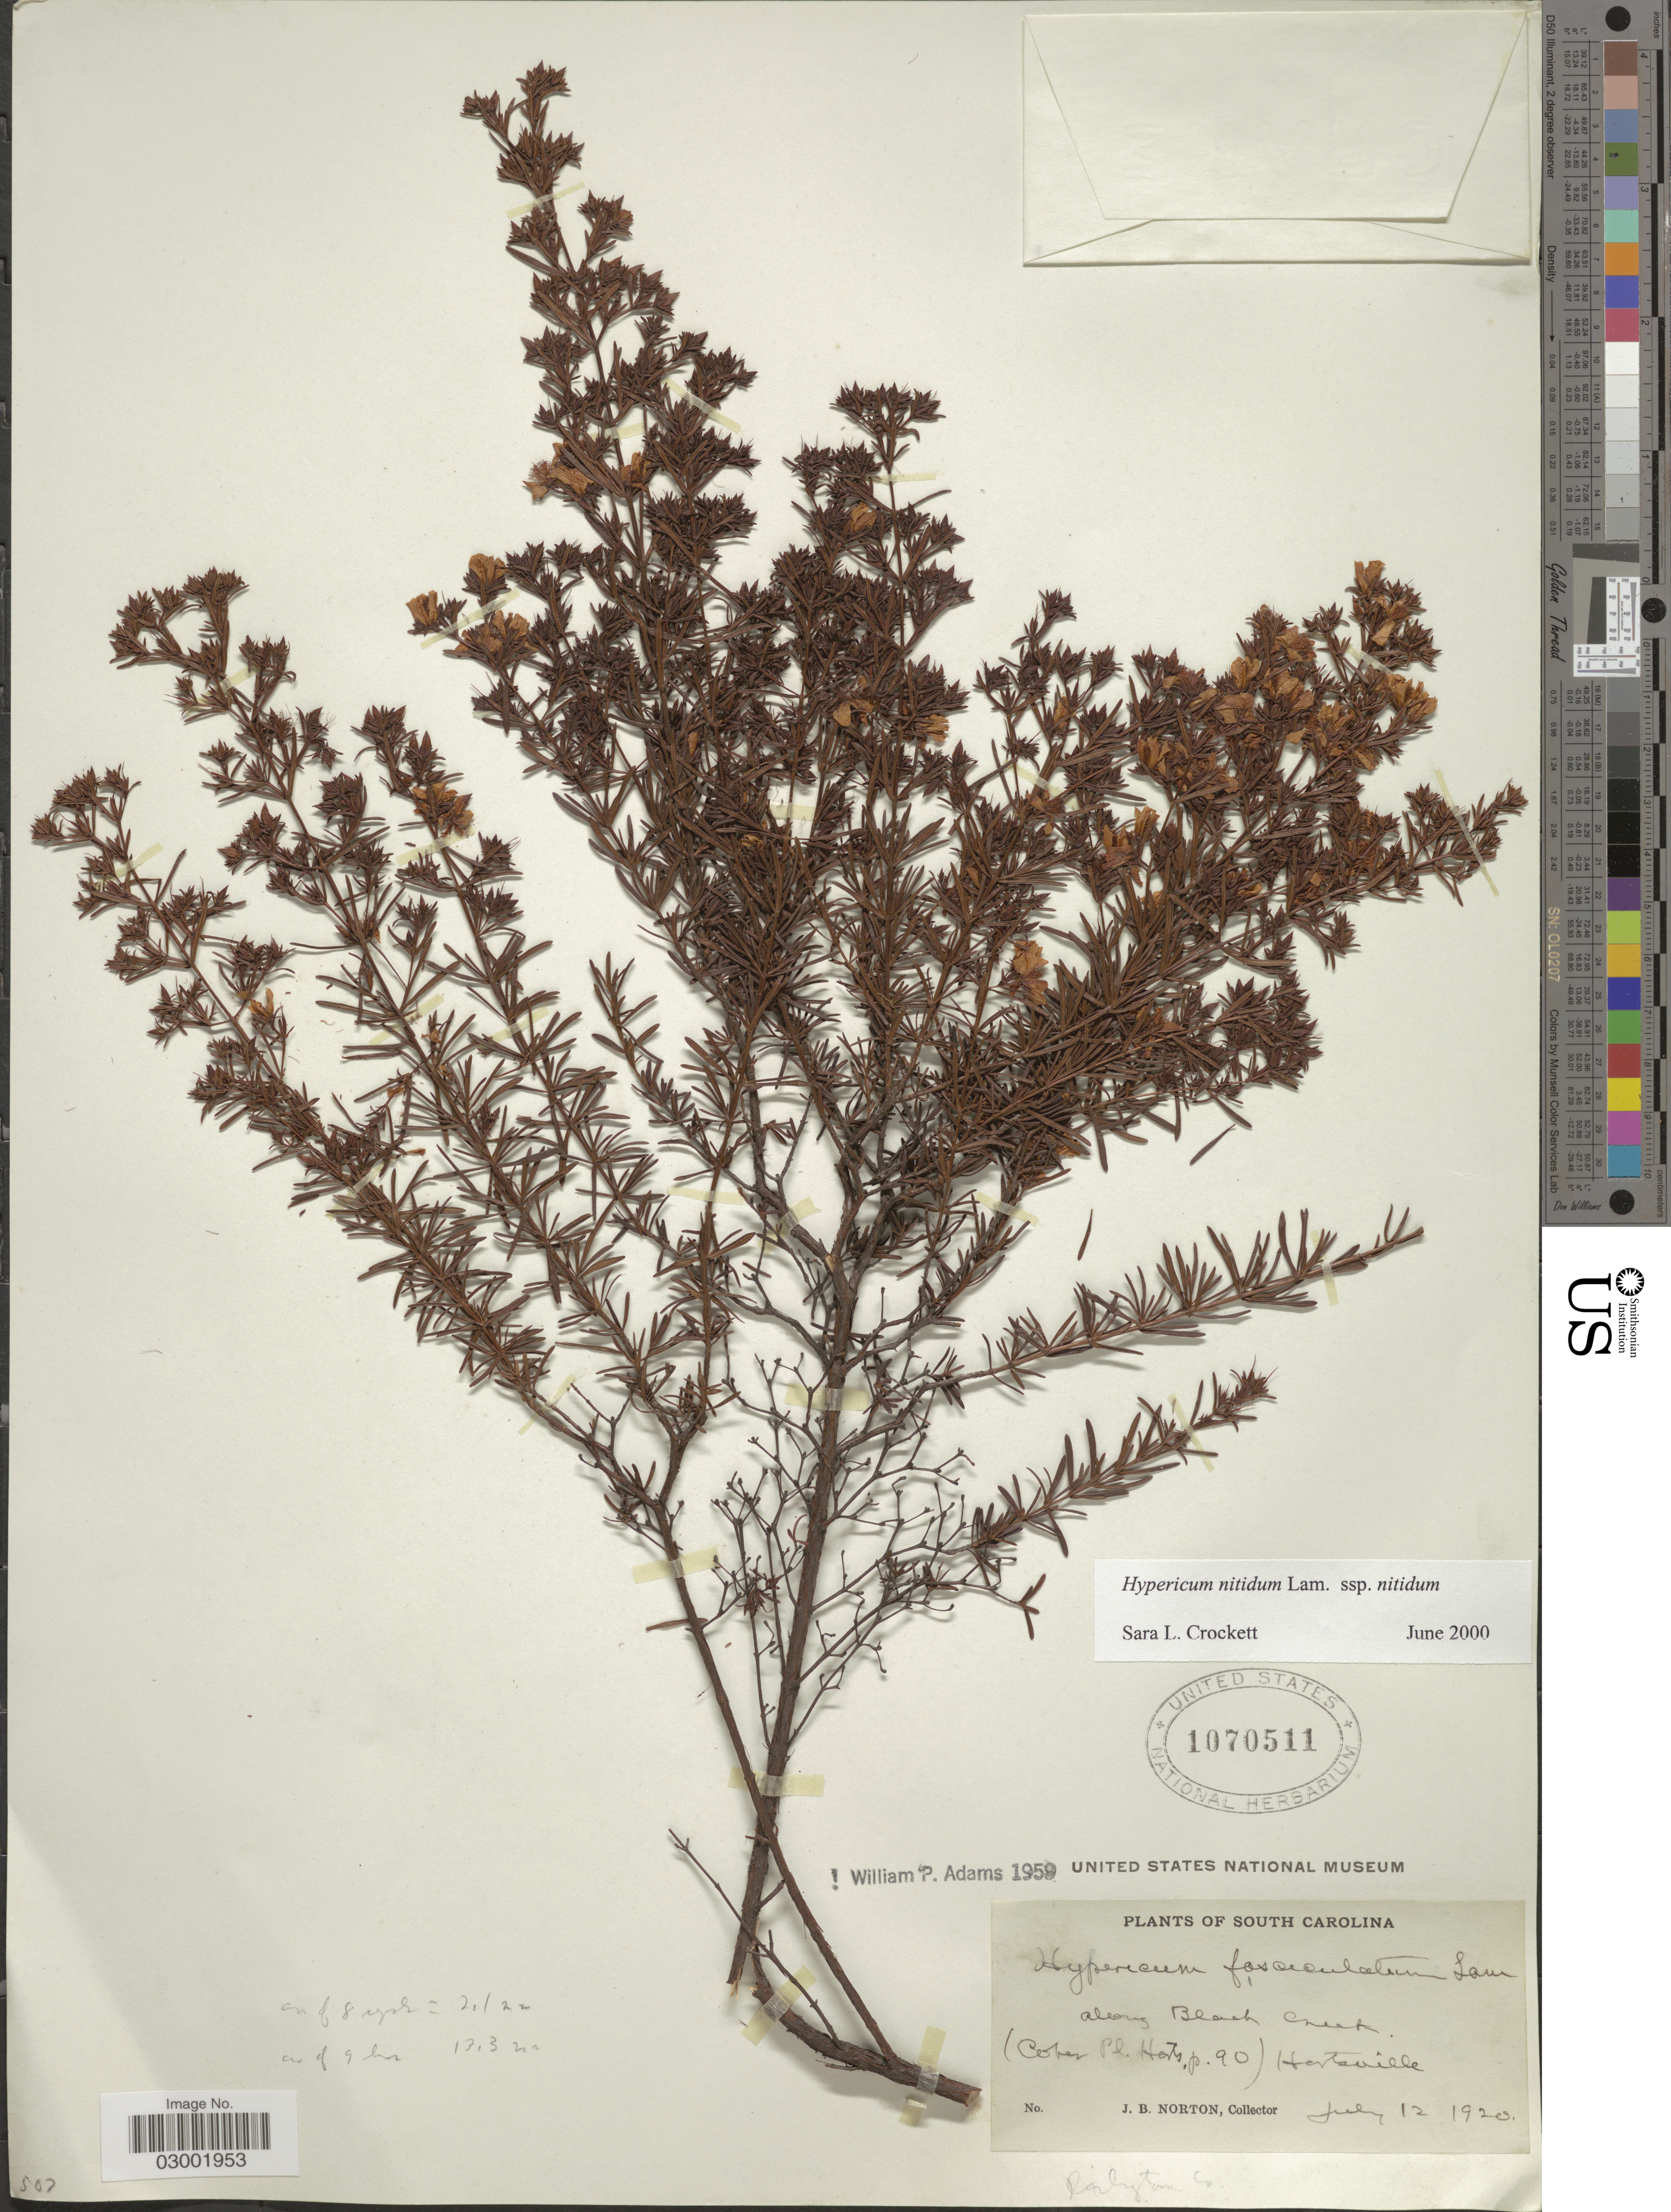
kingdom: Plantae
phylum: Tracheophyta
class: Magnoliopsida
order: Malpighiales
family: Hypericaceae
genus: Hypericum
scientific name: Hypericum nitidum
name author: Lam.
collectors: J. B. Norton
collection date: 1920-07-12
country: United States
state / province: South Carolina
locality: Along Beach Creek, Hartsville.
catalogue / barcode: US 1070511